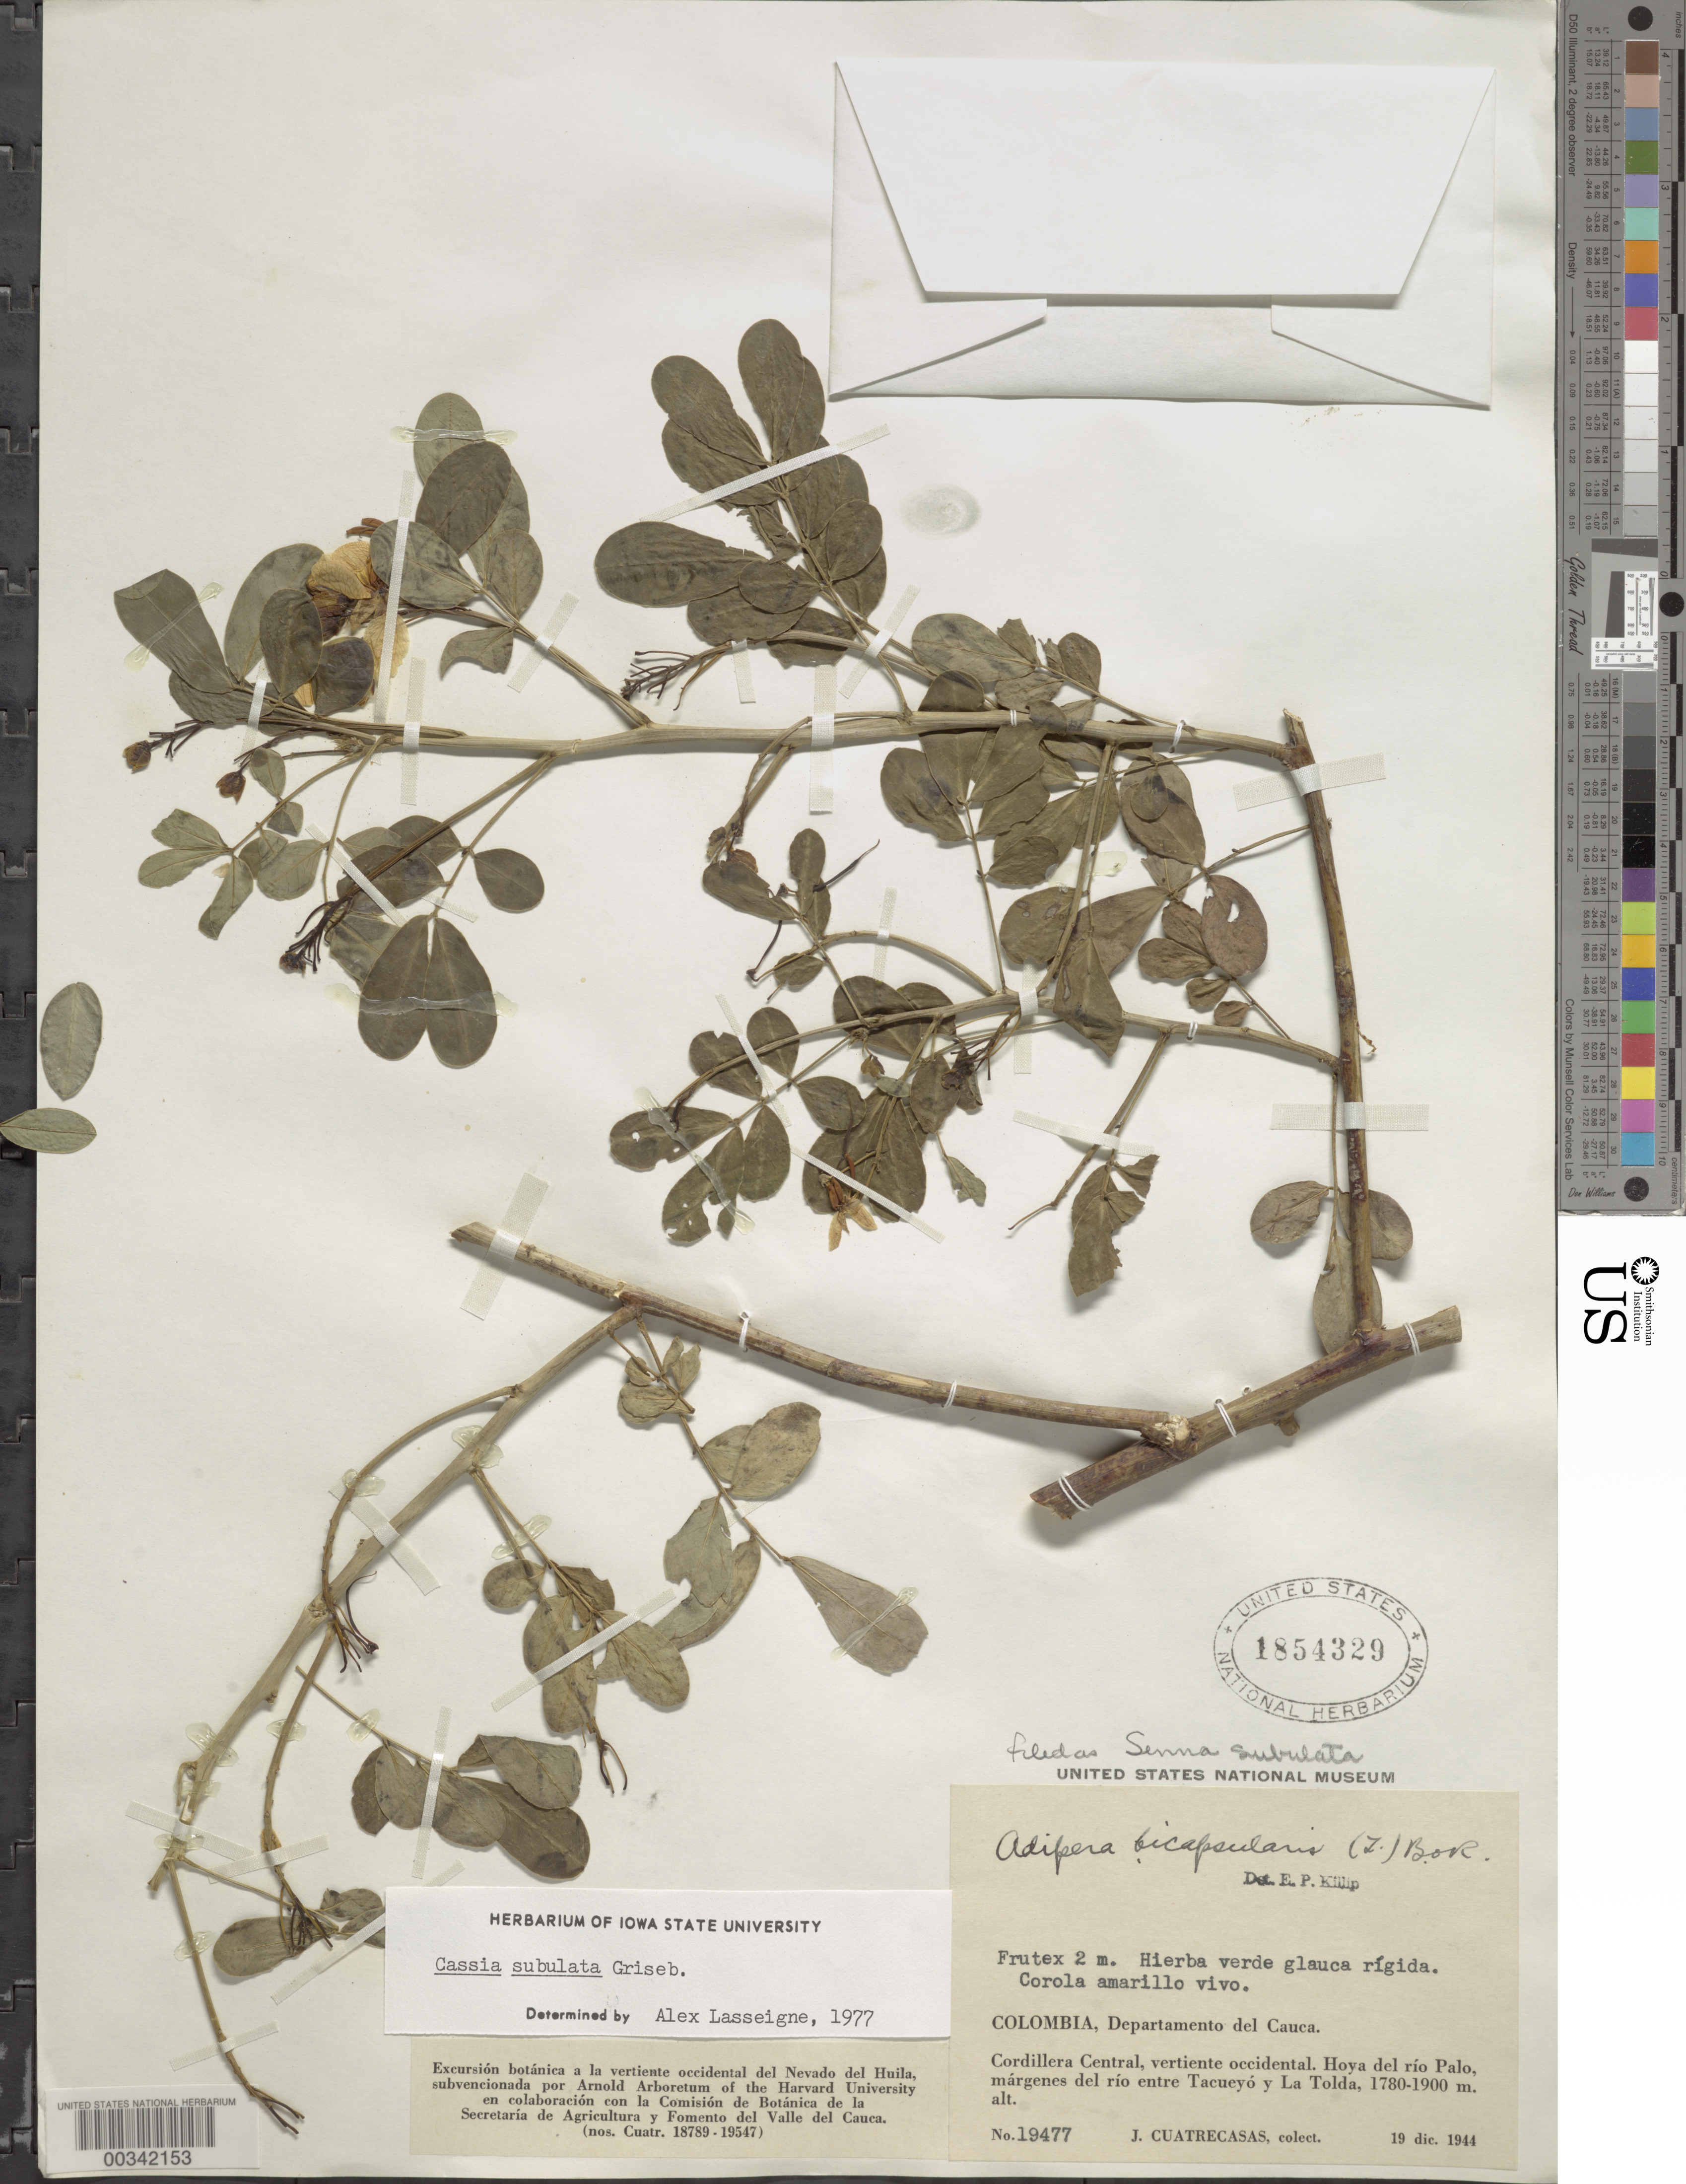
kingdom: Plantae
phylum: Tracheophyta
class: Magnoliopsida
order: Fabales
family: Fabaceae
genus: Senna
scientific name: Senna subulata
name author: (Griseb.) H.S. Irwin & Barneby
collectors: J. Cuatrecasas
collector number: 19477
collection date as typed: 12 Dec 1944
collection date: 1944-12-12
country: Colombia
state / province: Cauca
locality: Cordillera Central, Vertiente Occidental; Hoya del Rio Palo, entre Tacueyo y La Tolda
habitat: Margenes del rio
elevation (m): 1780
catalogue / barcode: US 1854329